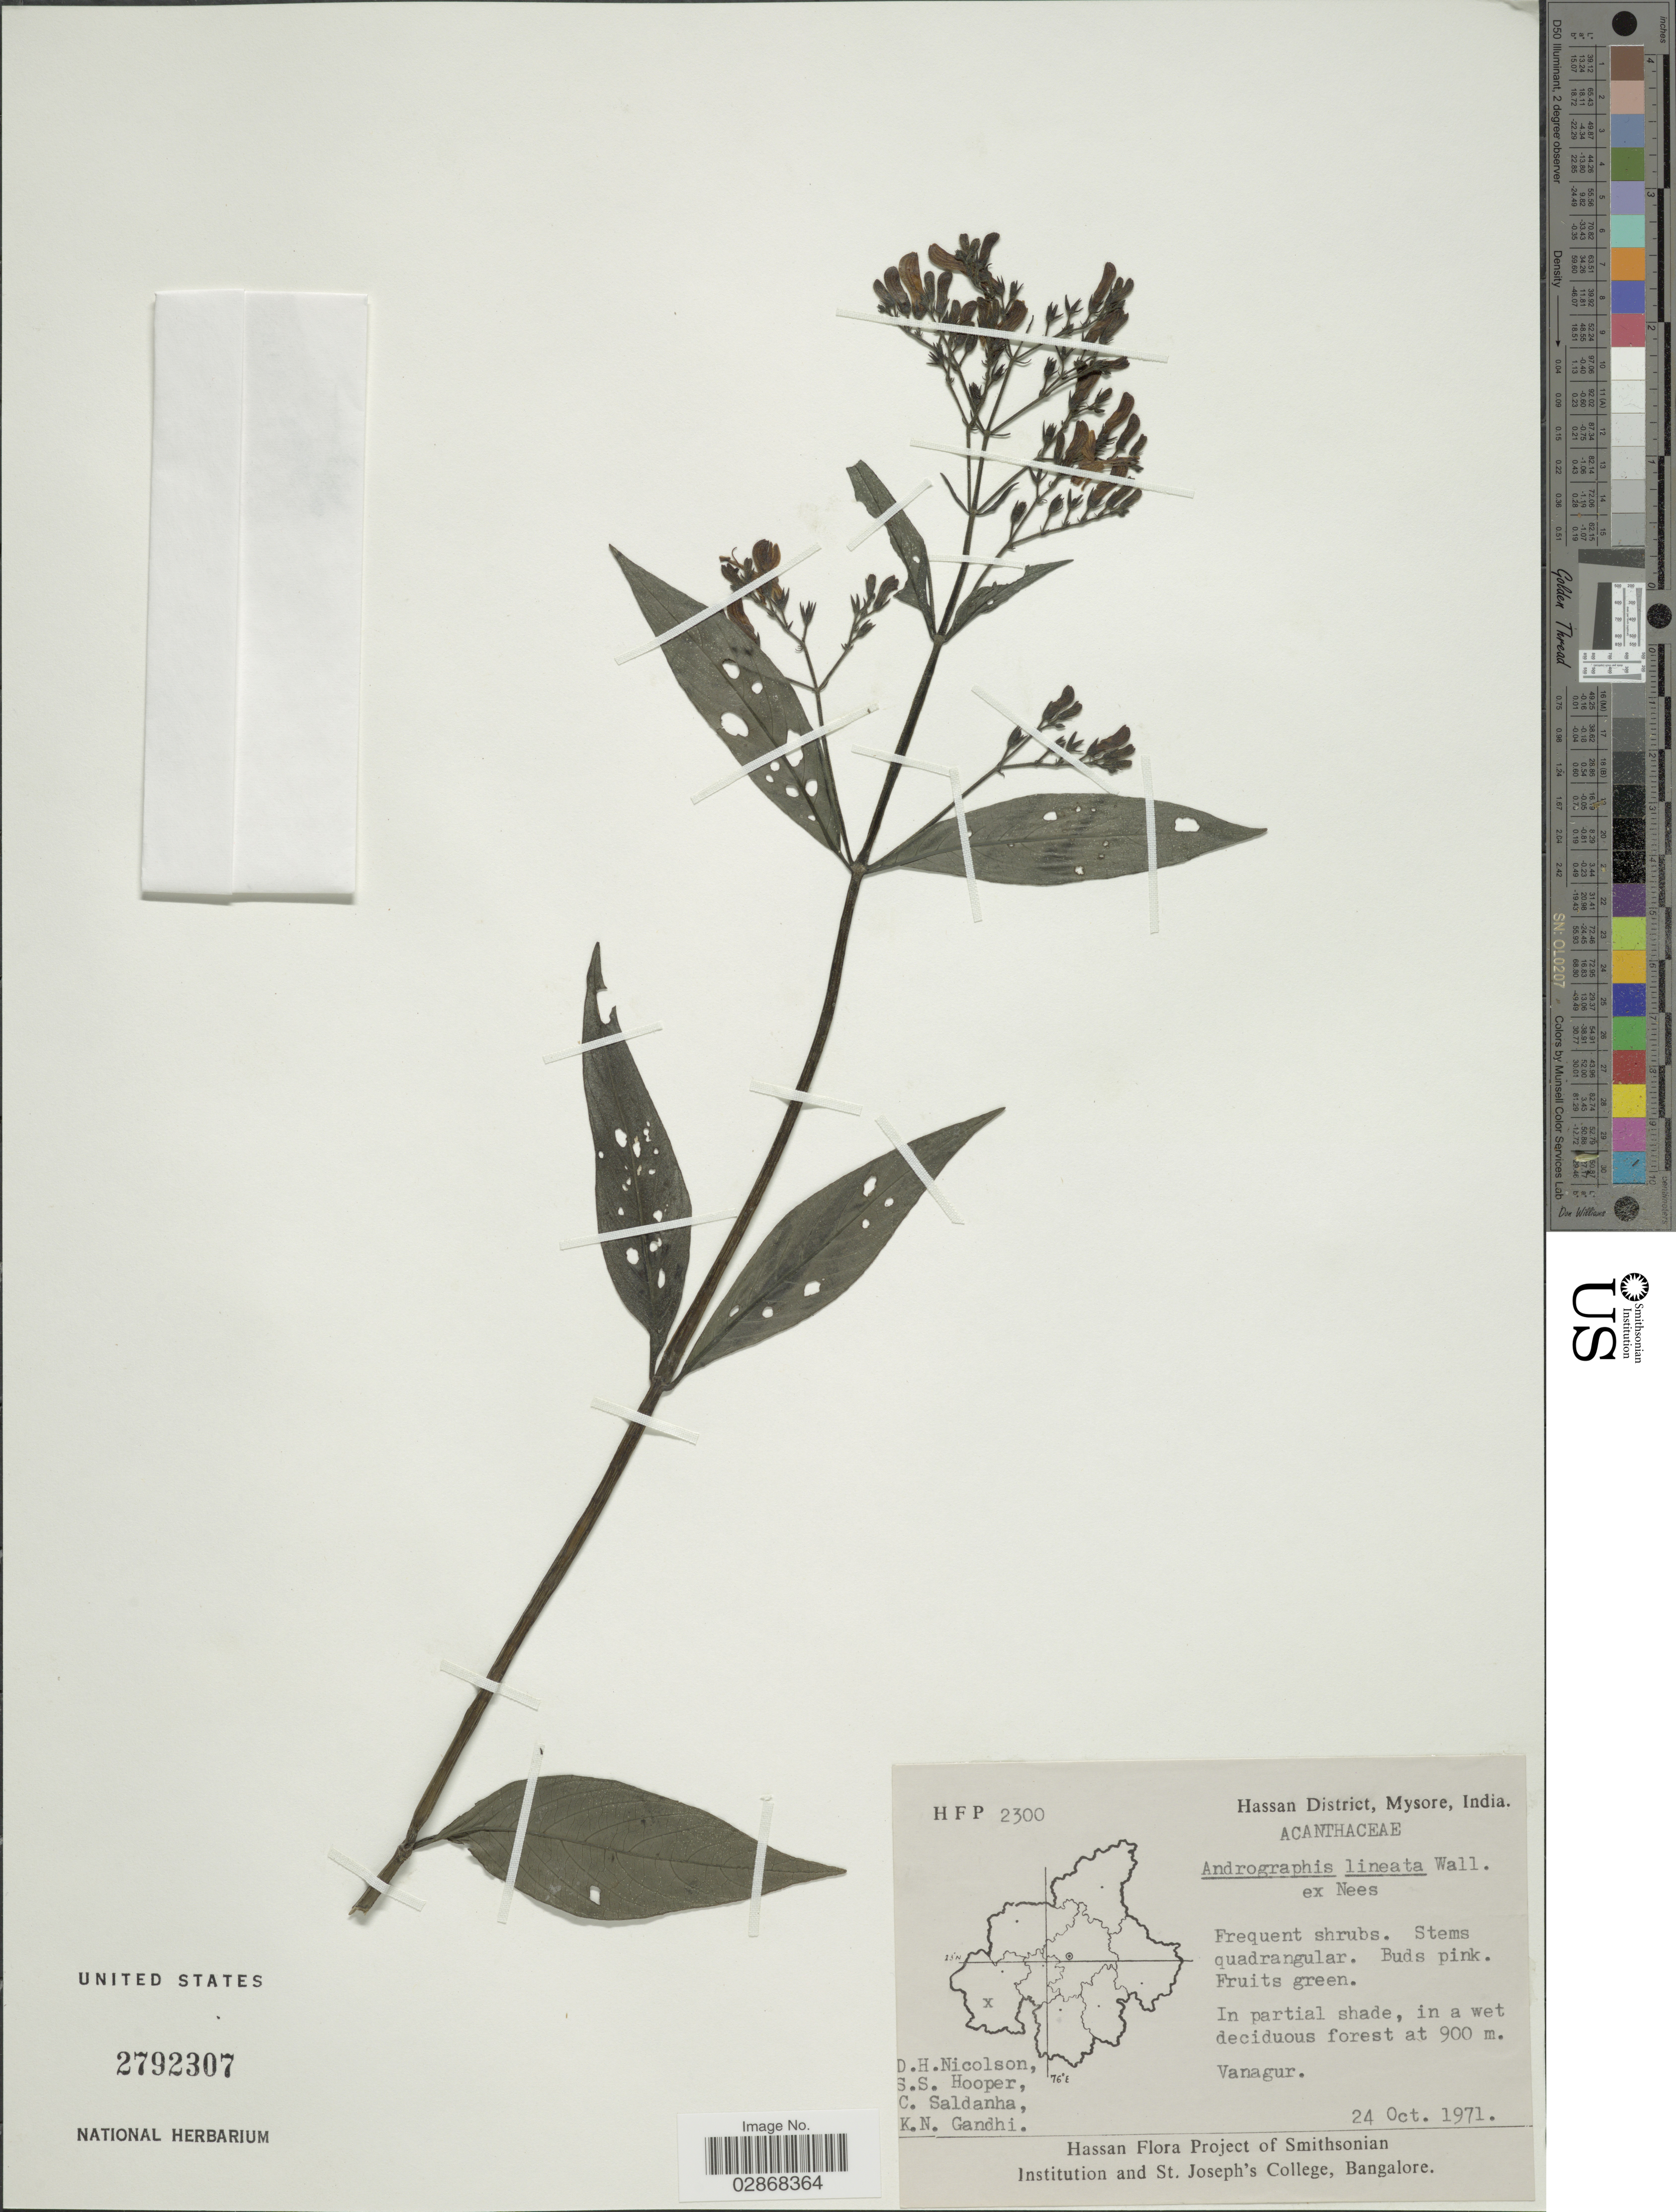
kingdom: Plantae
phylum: Tracheophyta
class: Magnoliopsida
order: Lamiales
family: Acanthaceae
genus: Andrographis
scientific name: Andrographis lineata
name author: Nees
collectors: D. H. Nicolson, S. S. Hooper, C. Saldanha & K. N. Gandhi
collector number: HFP2300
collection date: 1971-10-24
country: India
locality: Hassan District, Mysore. Vanagur.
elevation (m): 900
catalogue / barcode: US 2792307